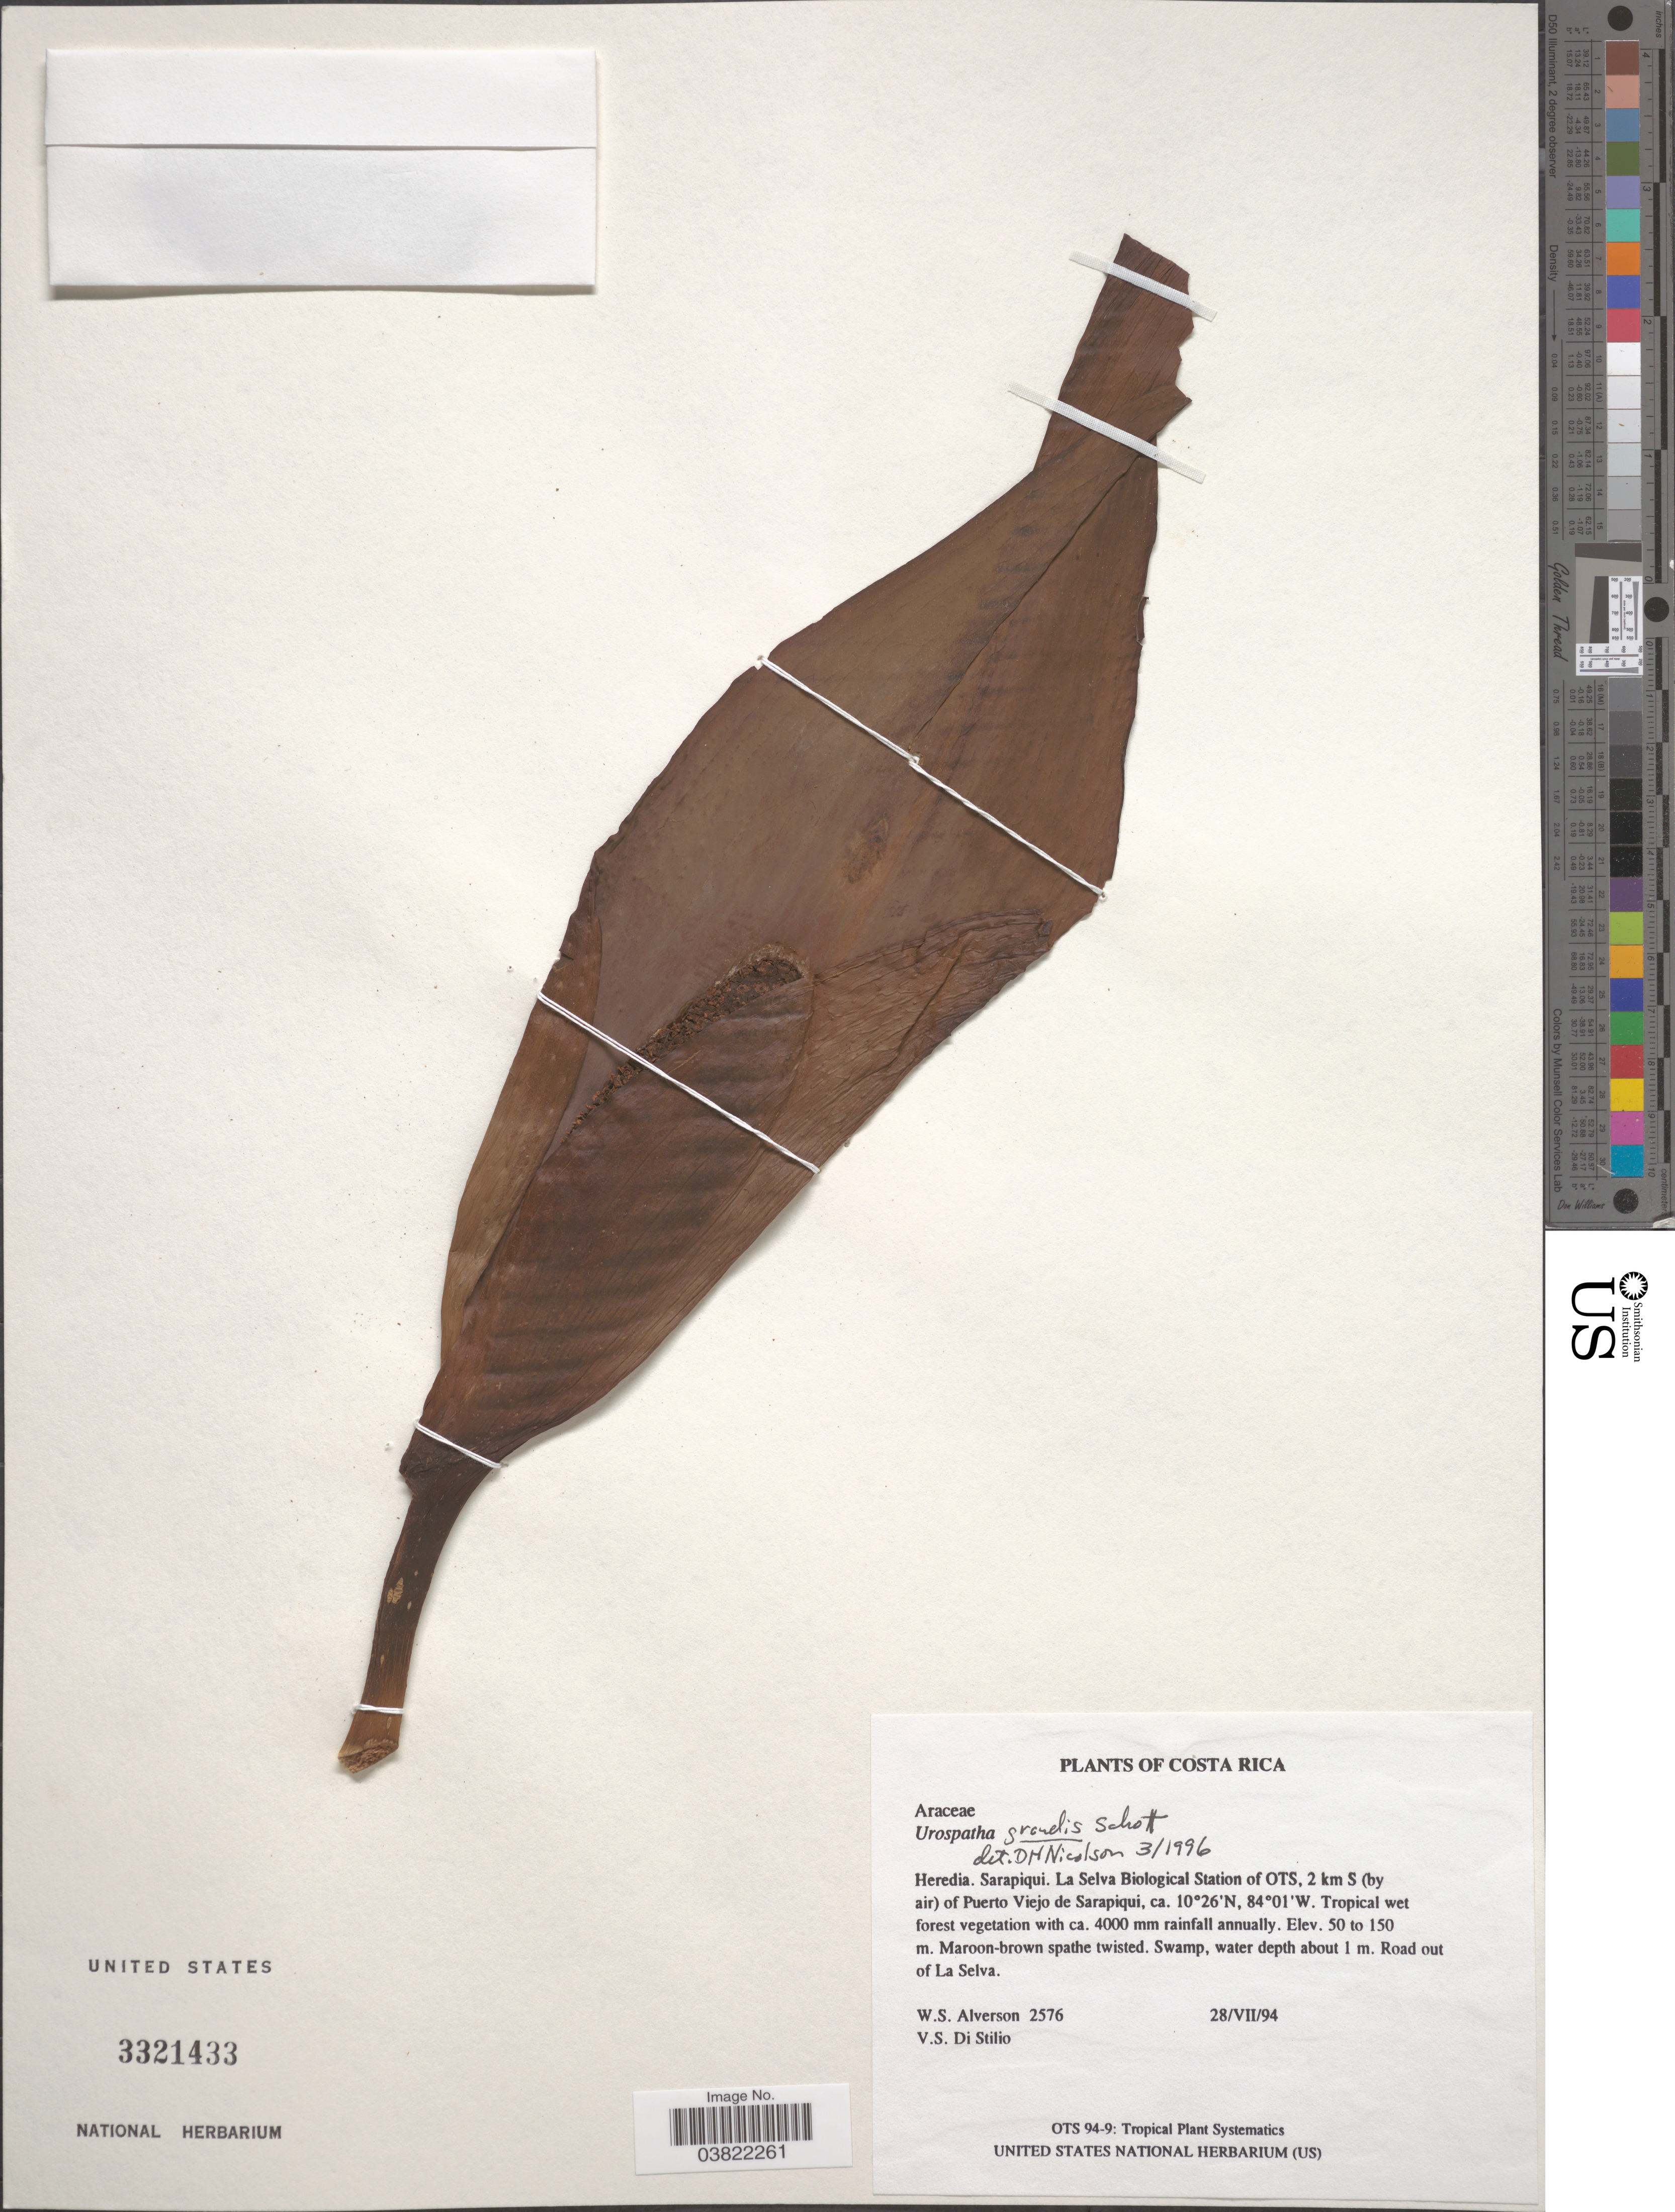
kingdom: Plantae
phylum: Tracheophyta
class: Liliopsida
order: Alismatales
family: Araceae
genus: Urospatha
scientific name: Urospatha grandis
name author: Schott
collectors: W. S. Alverson & V. Di Stilio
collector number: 2576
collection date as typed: Transcribed d/m/y: 28/7/94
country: Costa Rica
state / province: Heredia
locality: Sarapiqui. La Selva Biological Station of OTS, 2 km S (by air) of Puerto Viejo de Sarapiqui. Road out of La Selva.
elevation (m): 50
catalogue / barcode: US 3321433